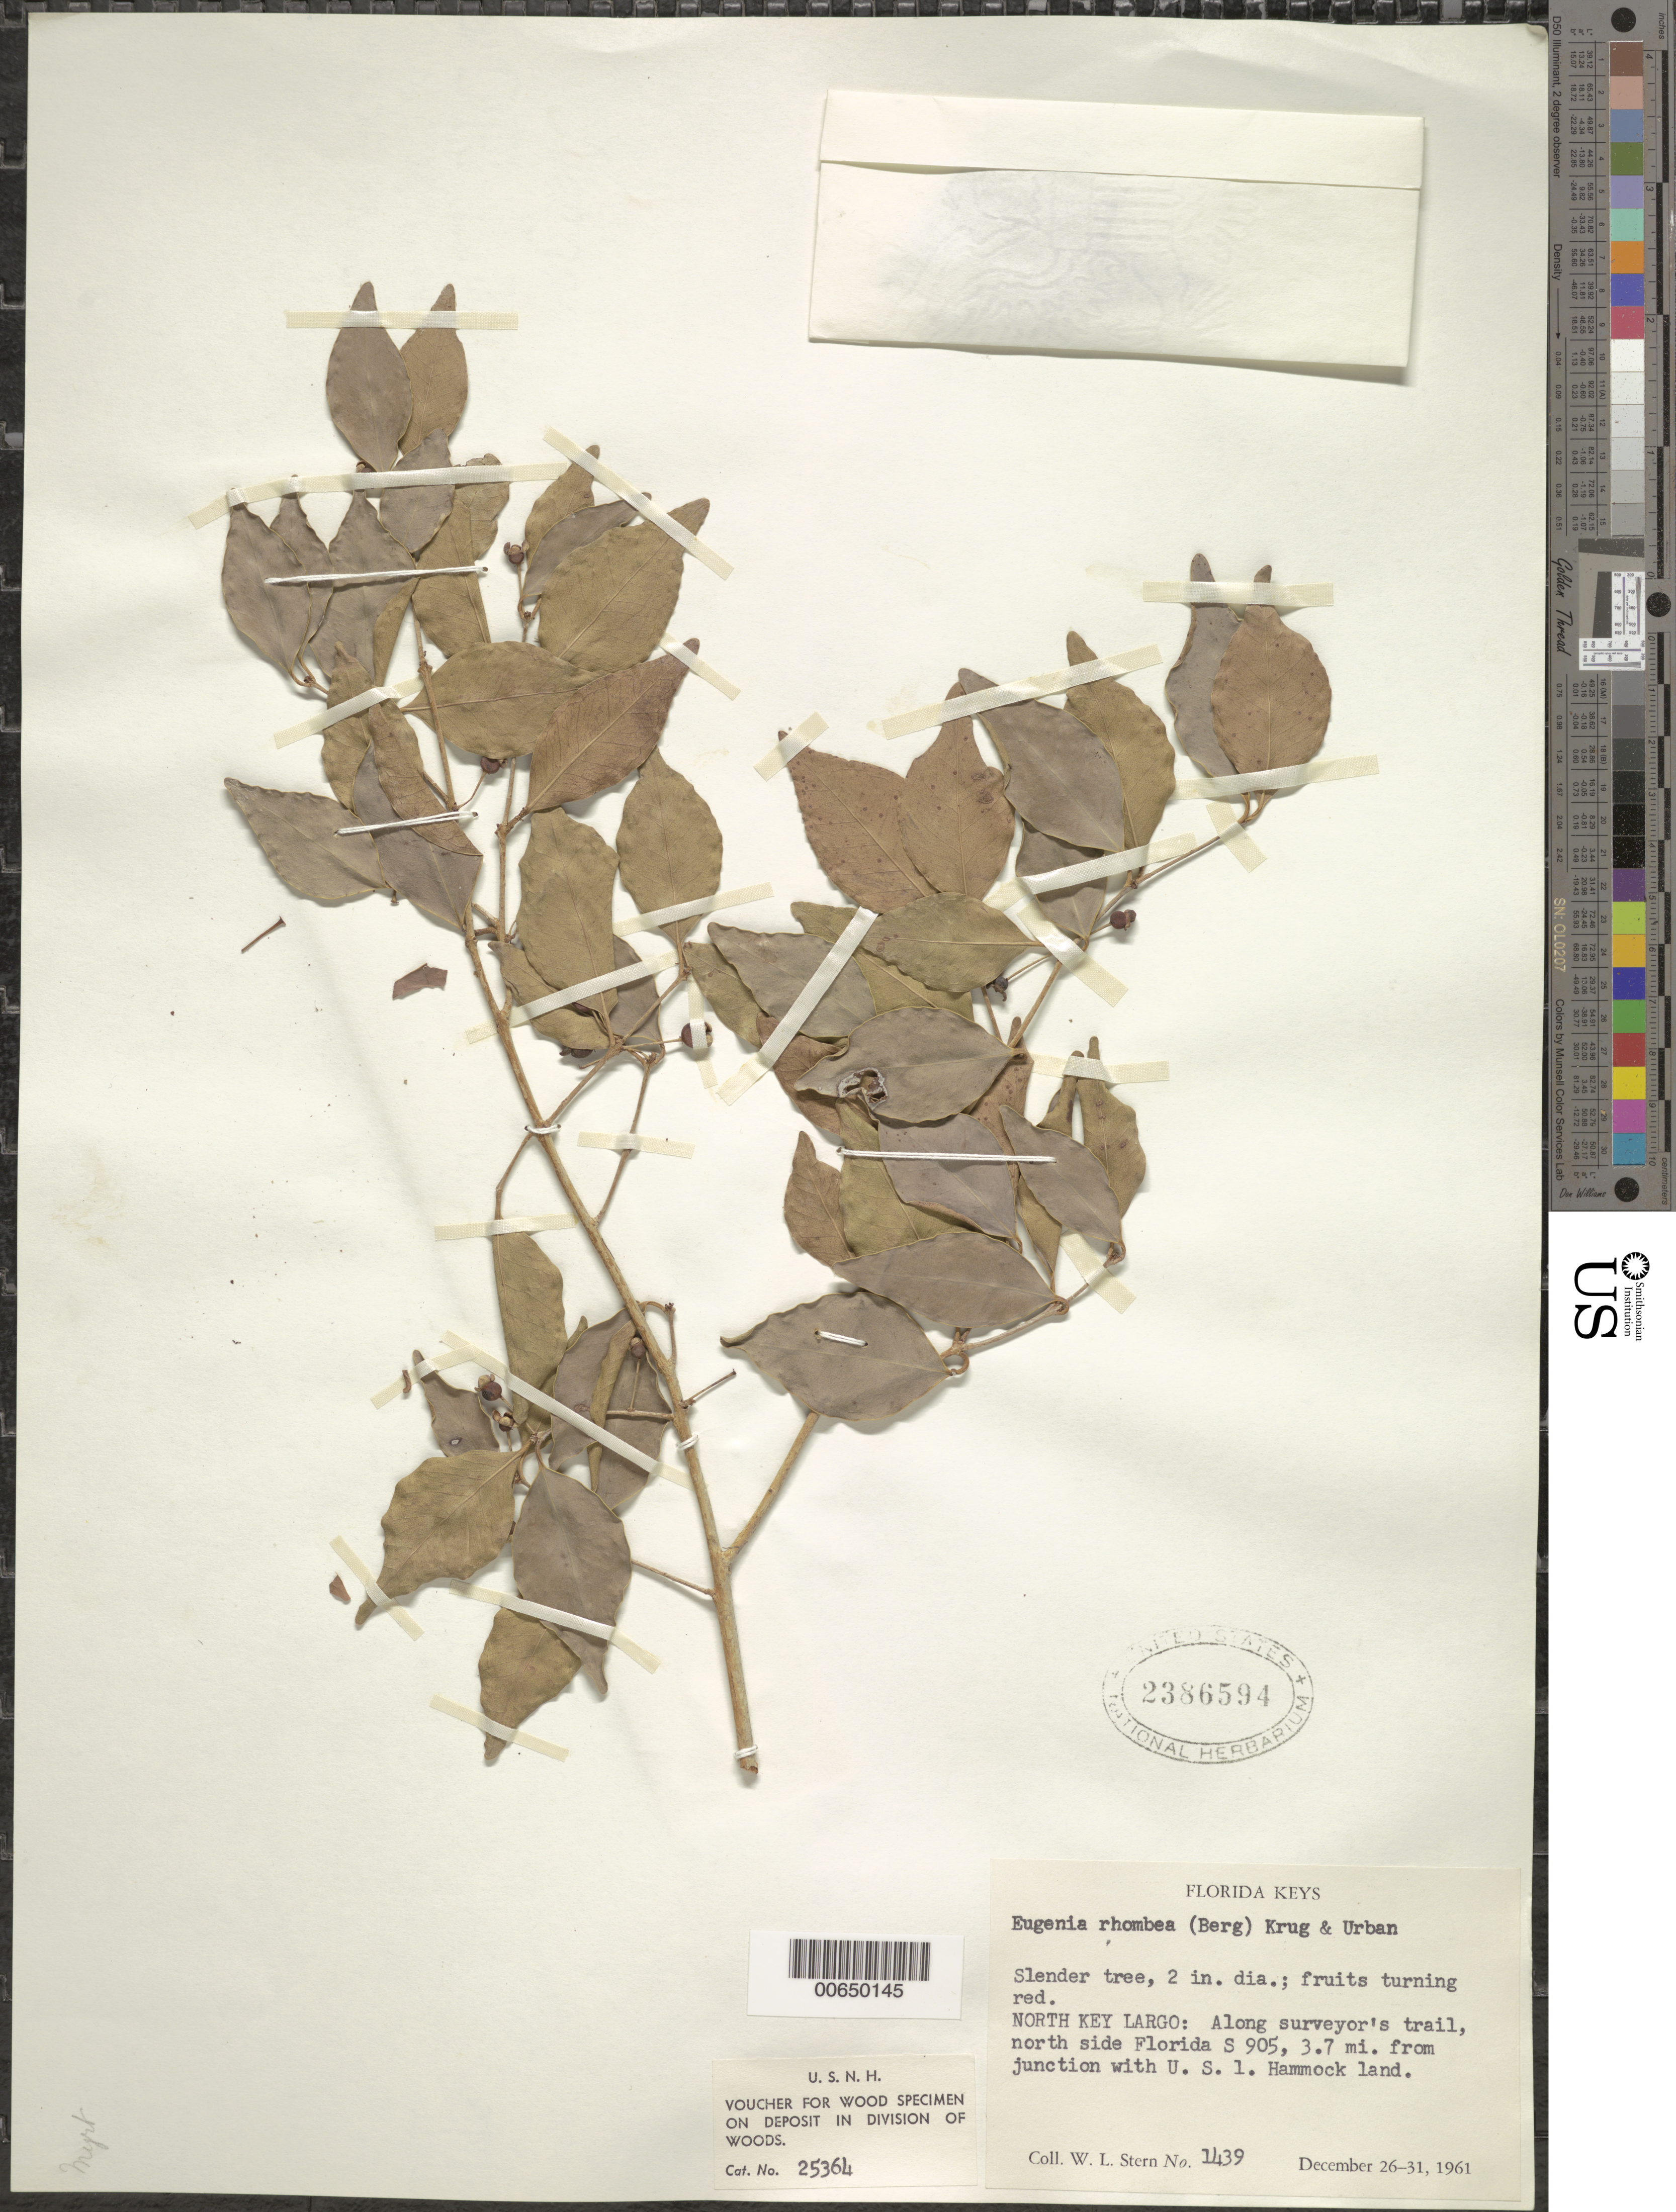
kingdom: Plantae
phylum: Tracheophyta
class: Magnoliopsida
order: Myrtales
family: Myrtaceae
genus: Eugenia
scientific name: Eugenia rhombea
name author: (O. Berg) Krug & Urb.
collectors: W. L. Stern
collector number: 1439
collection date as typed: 26 Dec 1961 to 31 Dec 1961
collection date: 1961-12-26/1961-12-31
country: United States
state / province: Florida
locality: North Key Largo: Along surveryor's trail, north side Florida 905, 3.7 mi. from junction with U.S. 1.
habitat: Hammock land.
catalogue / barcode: US 2386594